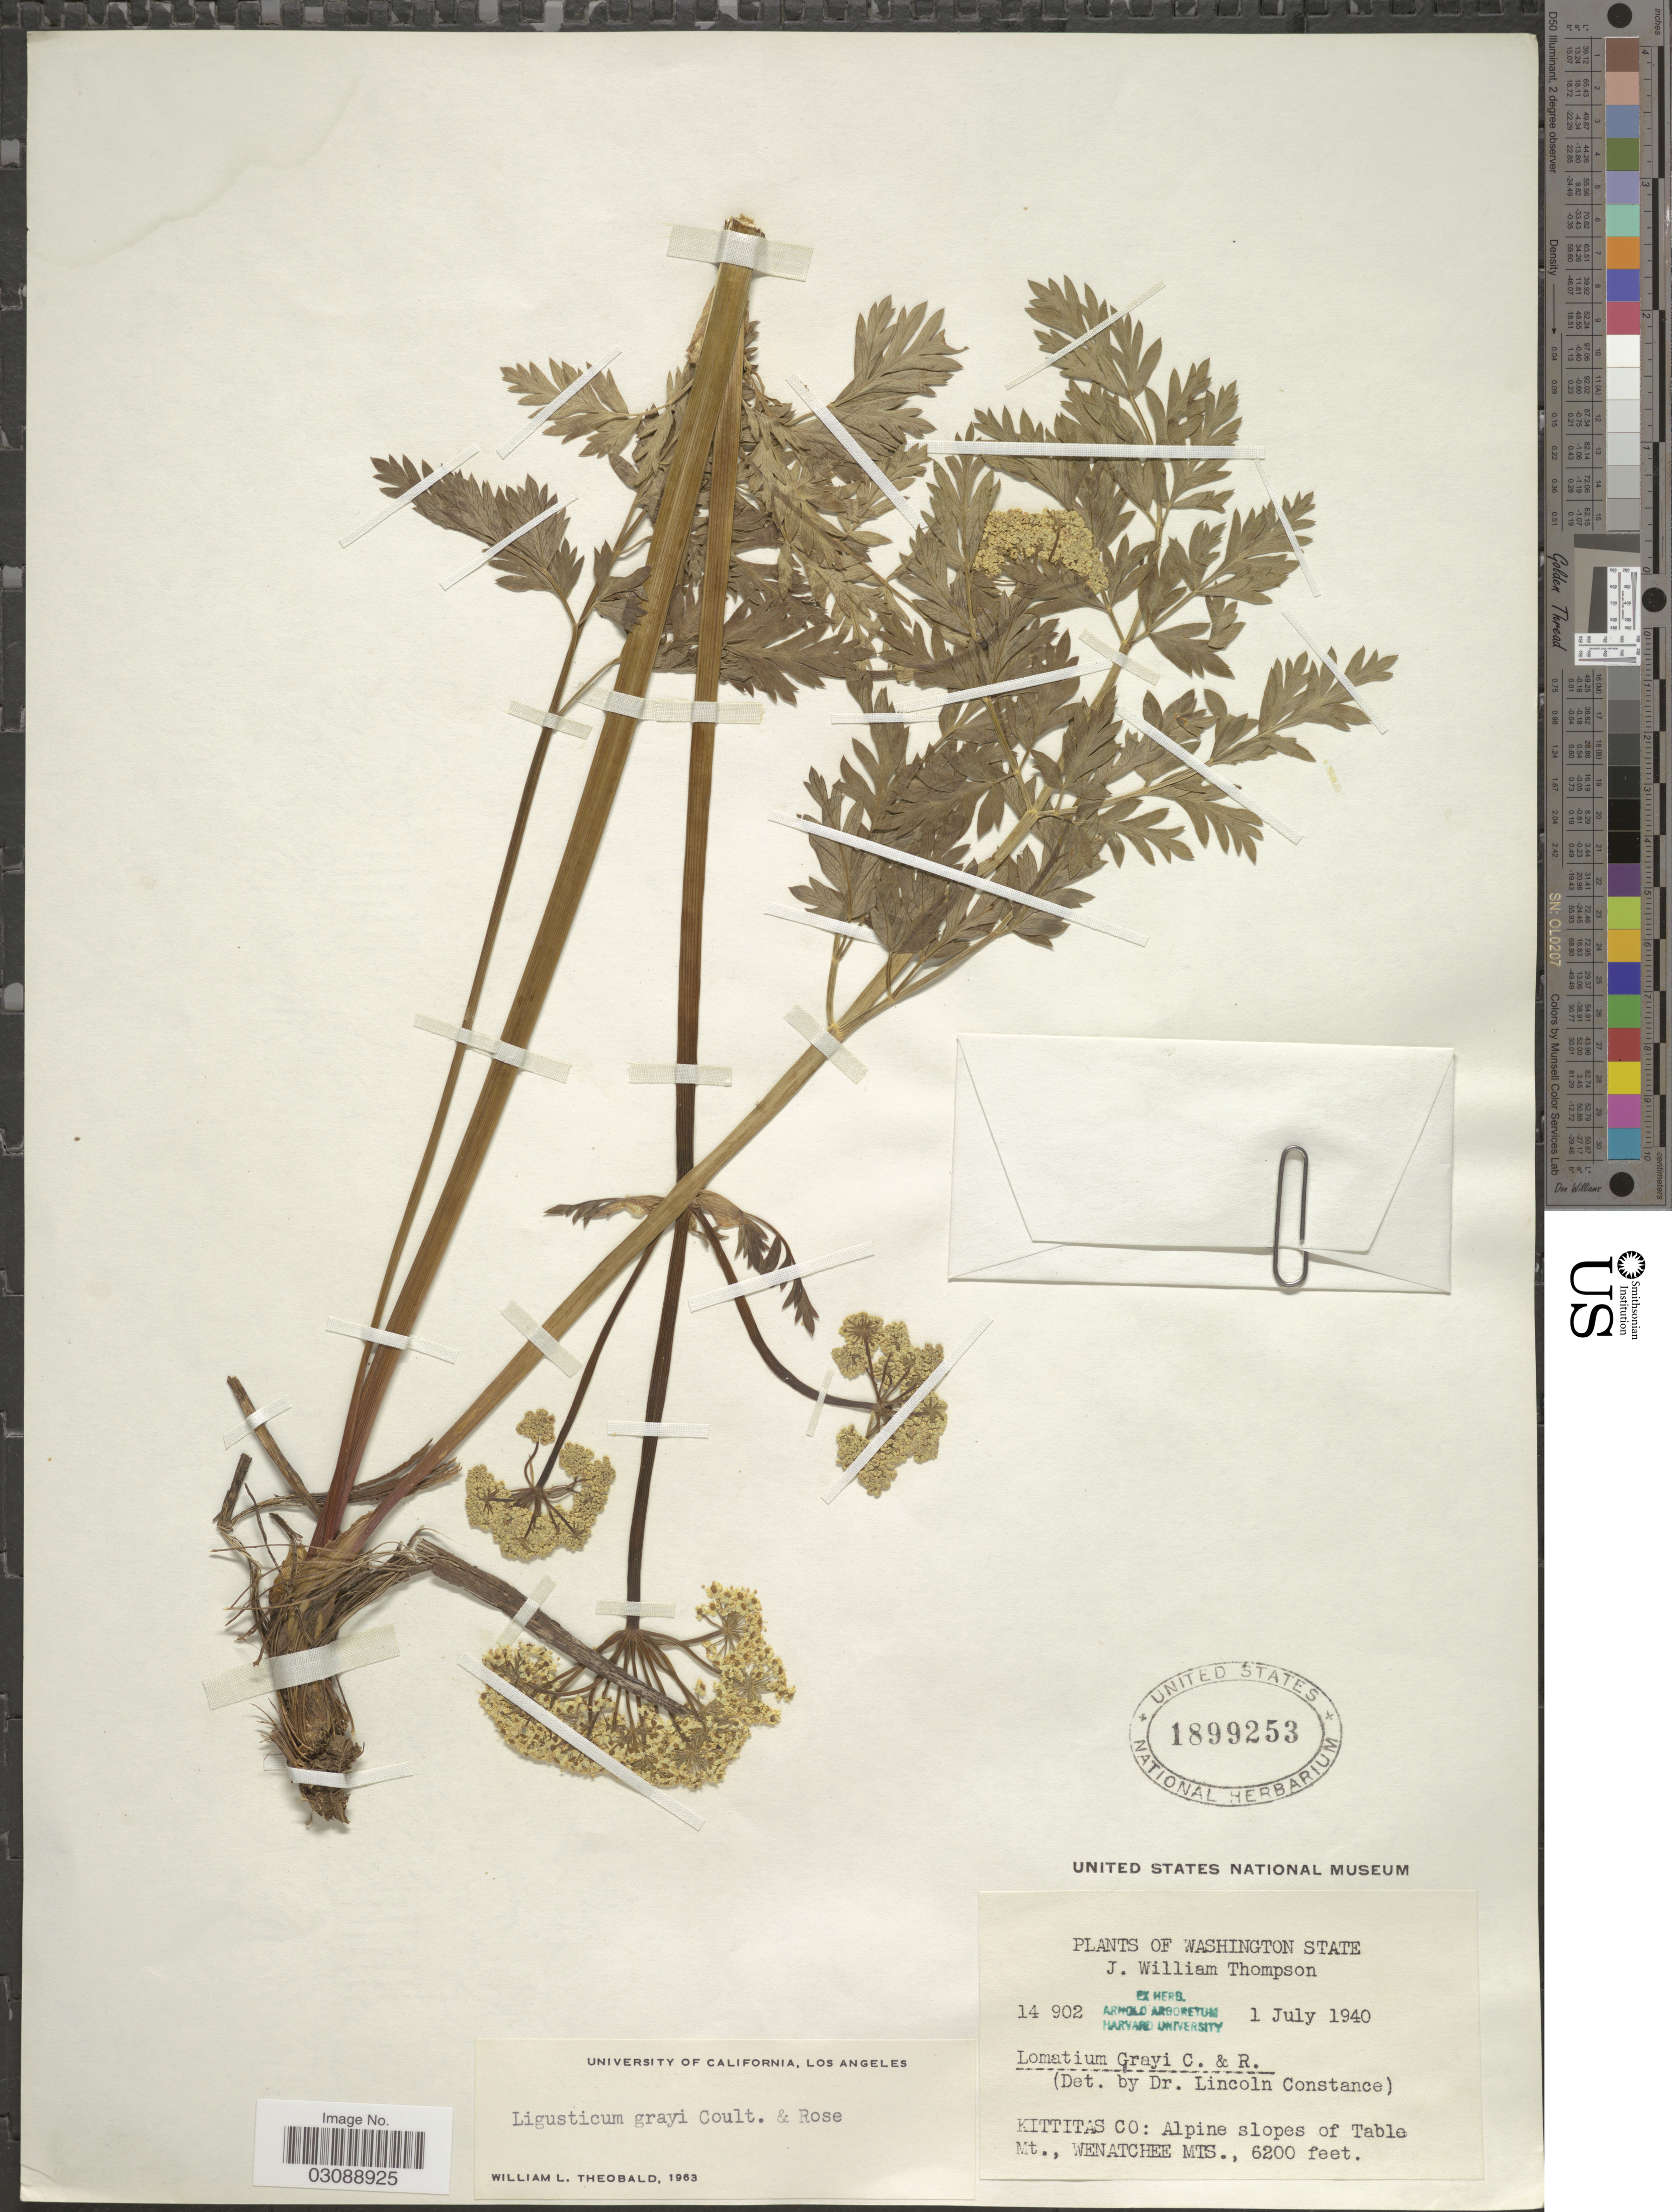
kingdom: Plantae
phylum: Tracheophyta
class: Magnoliopsida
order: Apiales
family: Apiaceae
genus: Ligusticum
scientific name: Ligusticum grayi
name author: J.M. Coult. & Rose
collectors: J. W. Thompson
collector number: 14902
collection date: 1940-07-01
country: United States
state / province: Washington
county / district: Kittitas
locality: Kittitas Co: Alpine slopes of Table Mt., Wenatchee Mts.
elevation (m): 1890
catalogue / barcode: US 1899253